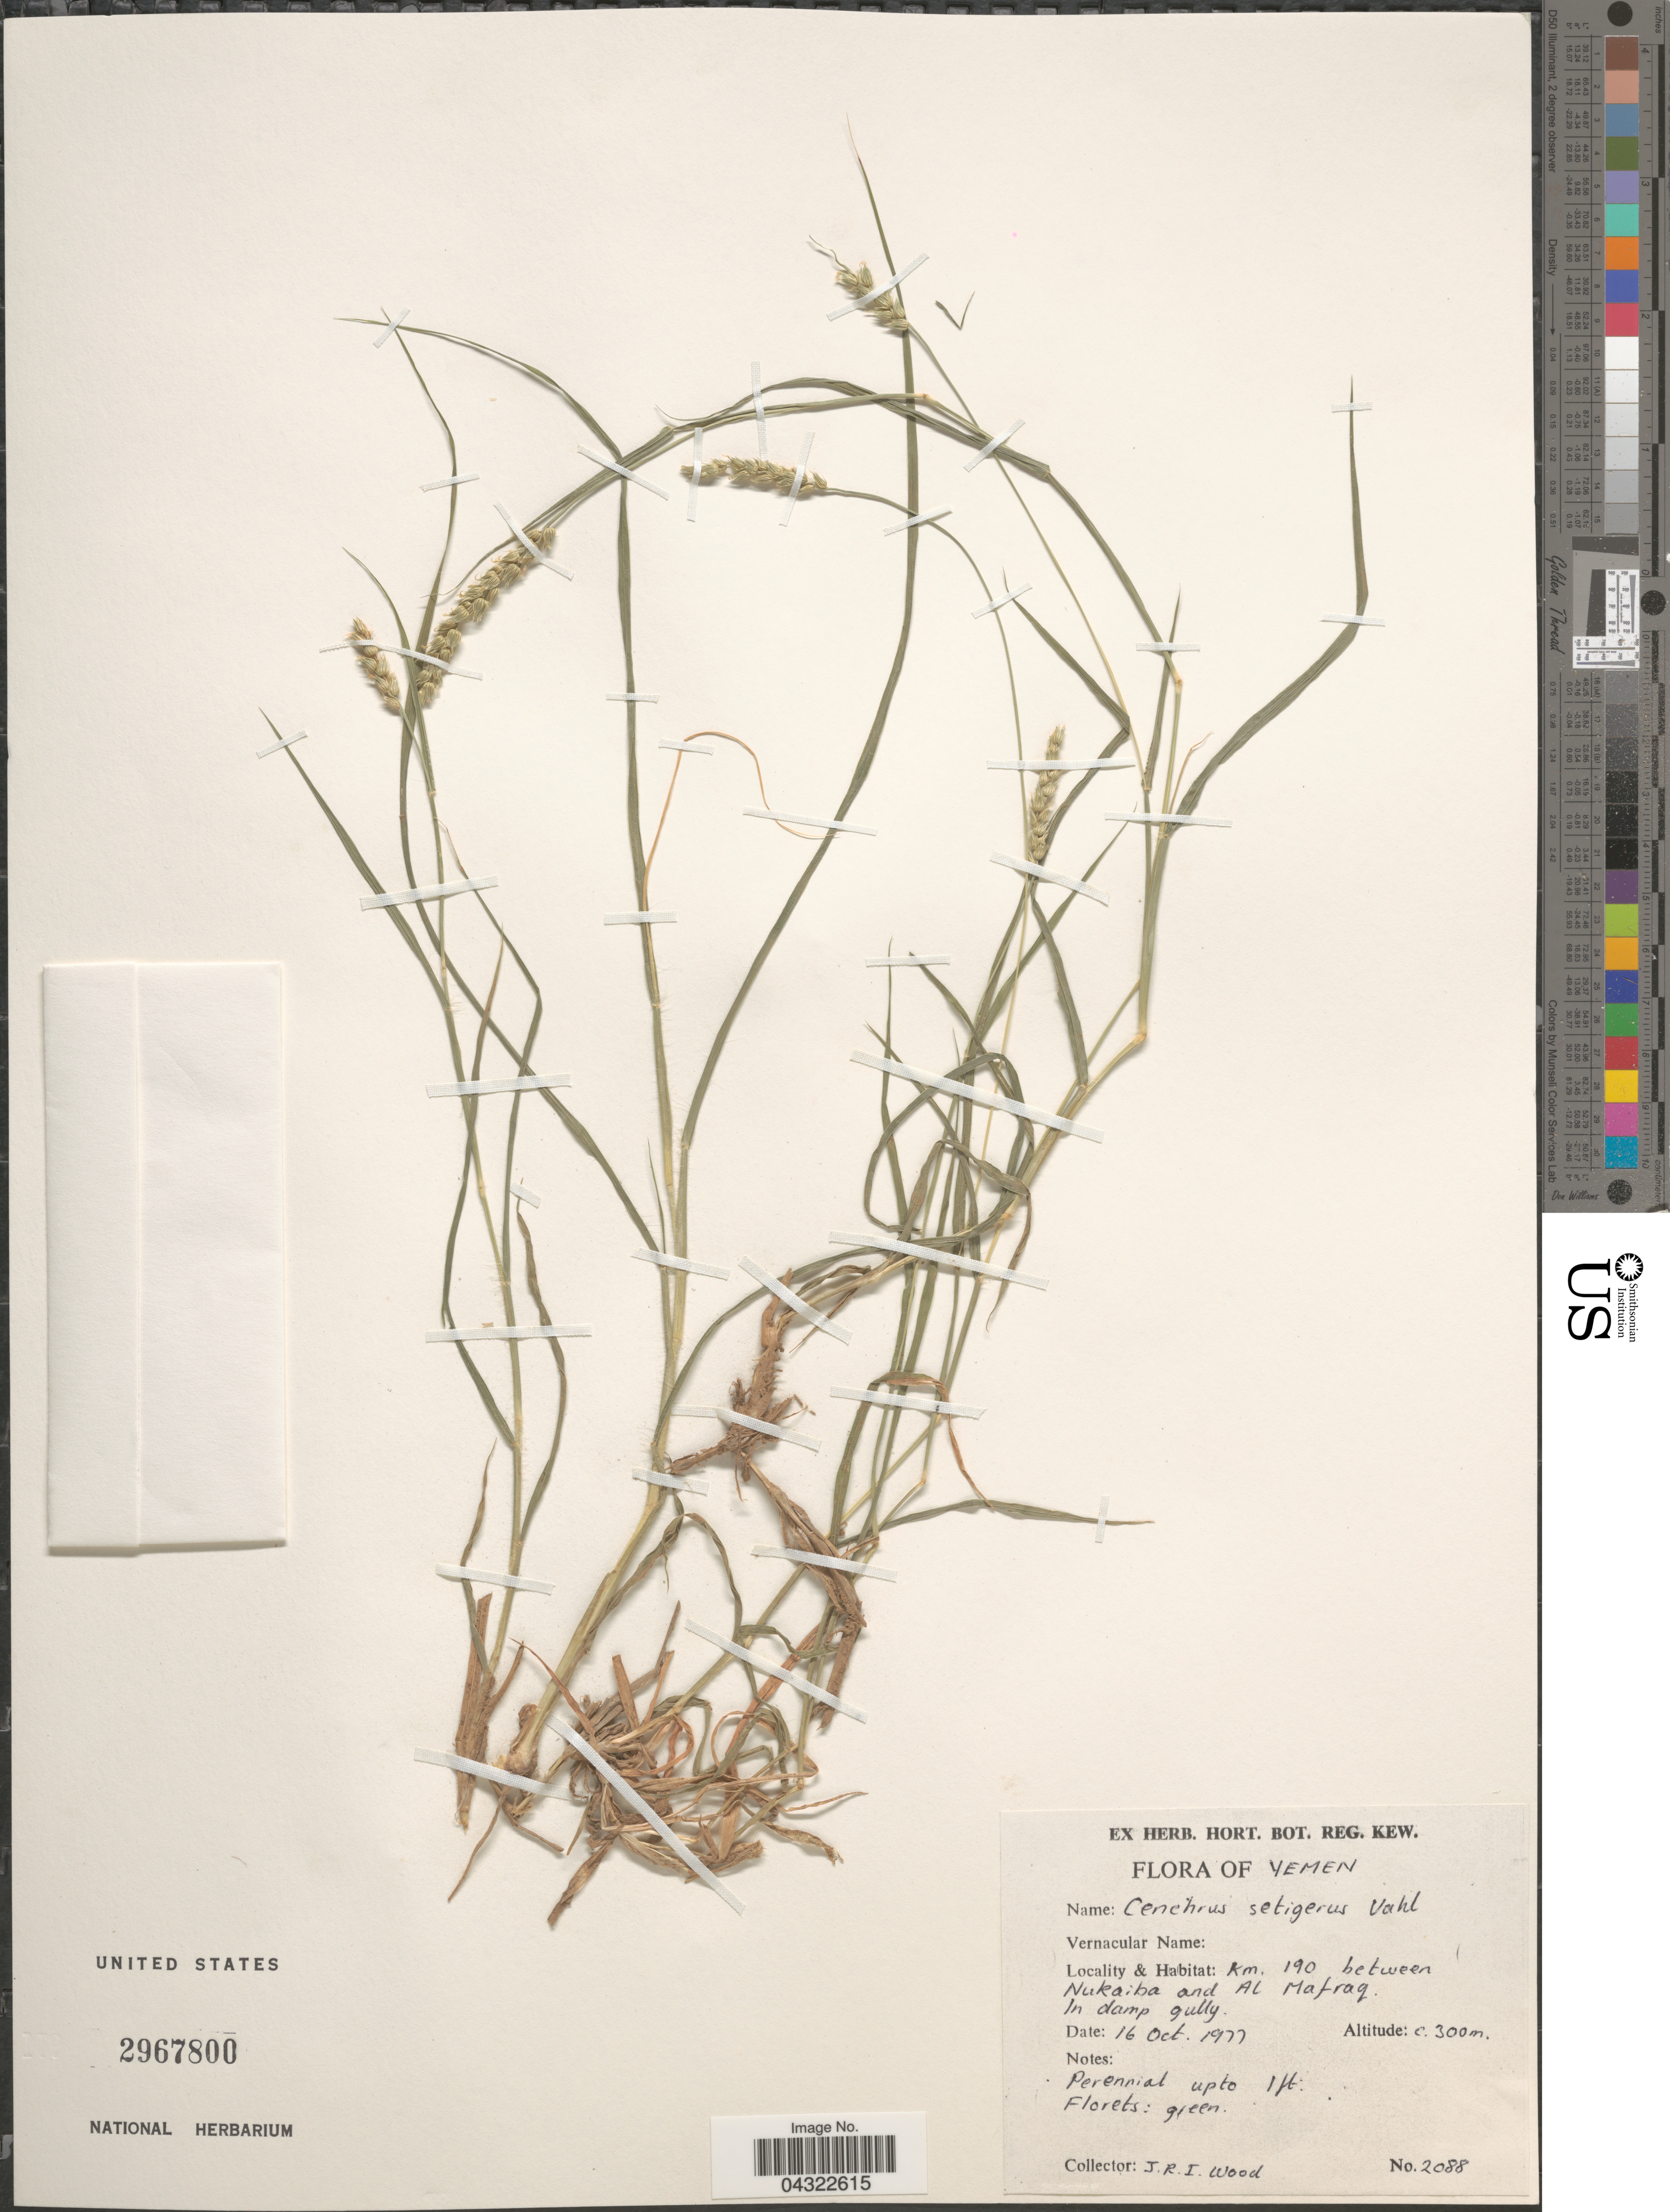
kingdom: Plantae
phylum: Tracheophyta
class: Liliopsida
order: Poales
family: Poaceae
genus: Cenchrus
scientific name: Cenchrus setiger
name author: Vahl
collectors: J. R. I. Wood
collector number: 2088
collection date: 1977-10-16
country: Yemen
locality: Km. 190 between Nukaiba and Al Mafraq.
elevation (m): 300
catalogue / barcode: US 2967800